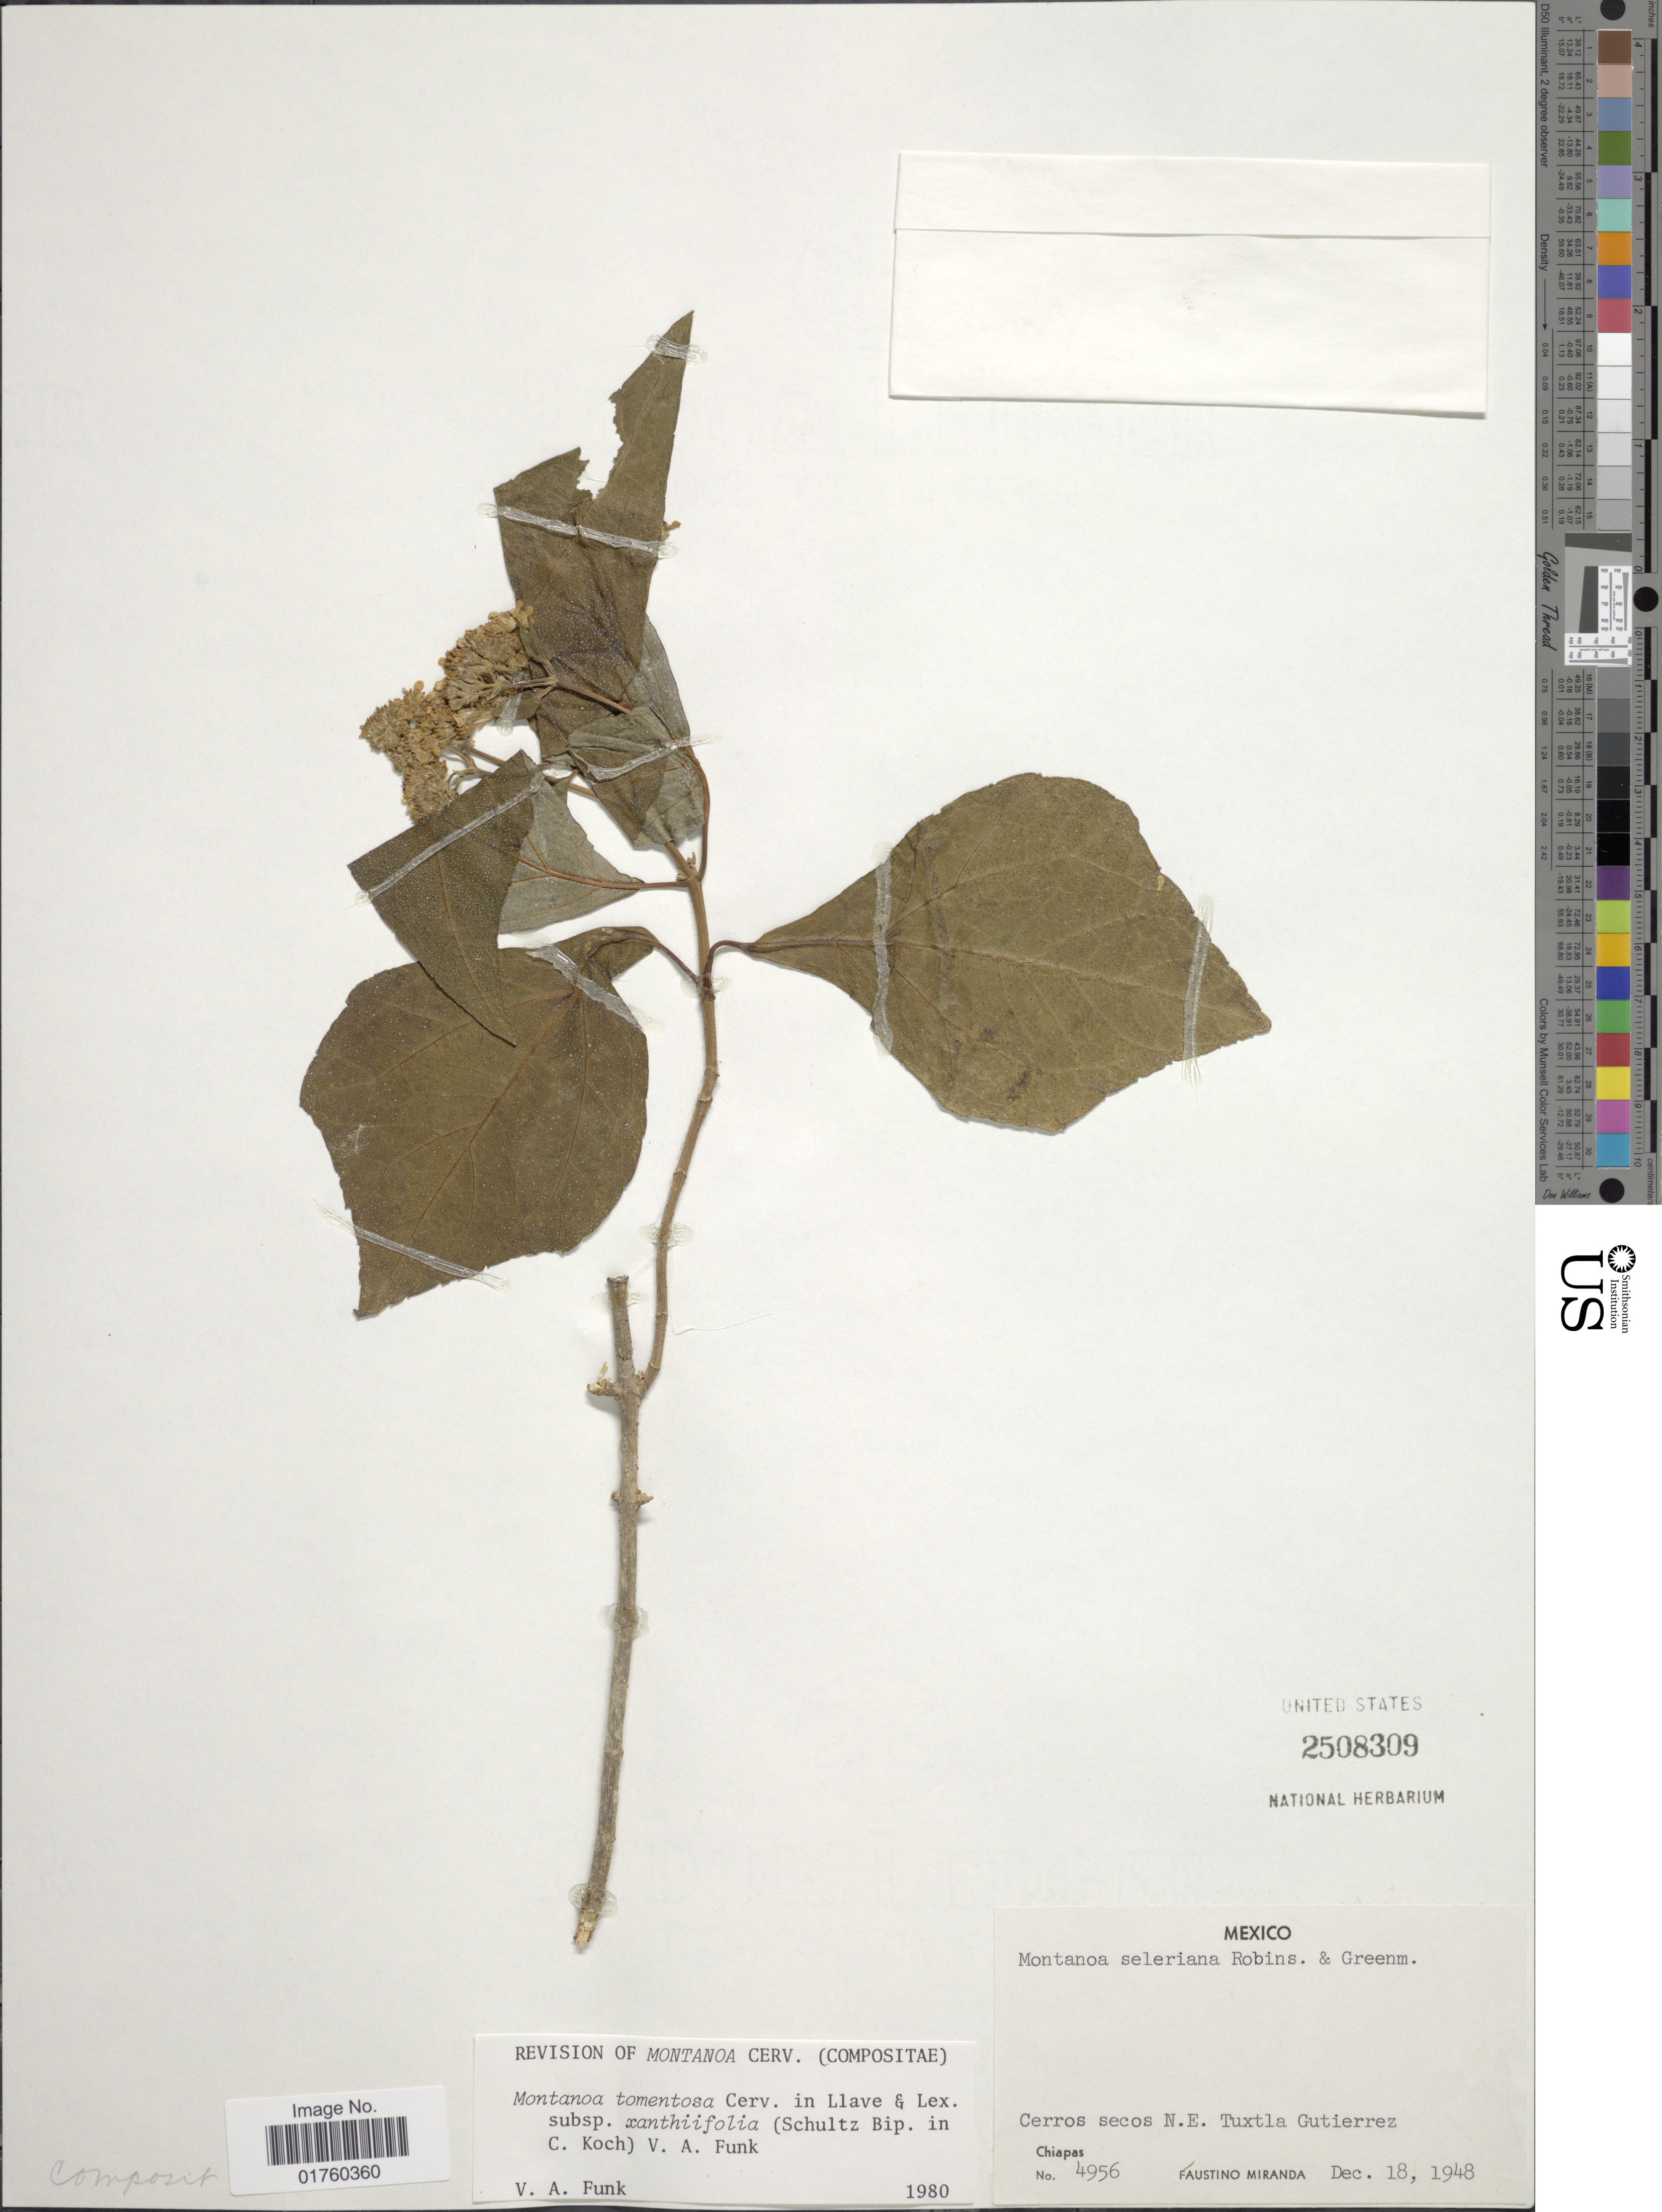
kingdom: Plantae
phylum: Tracheophyta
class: Magnoliopsida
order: Asterales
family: Asteraceae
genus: Montanoa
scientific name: Montanoa tomentosa subsp. xanthiifolia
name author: (Sch. Bip. in C. Koch) V.A. Funk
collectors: F. Miranda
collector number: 4956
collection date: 1948-12-18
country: Mexico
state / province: Chiapas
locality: Cerros secos N.E. Tuxtla Gutierrez.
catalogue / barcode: US 2508309